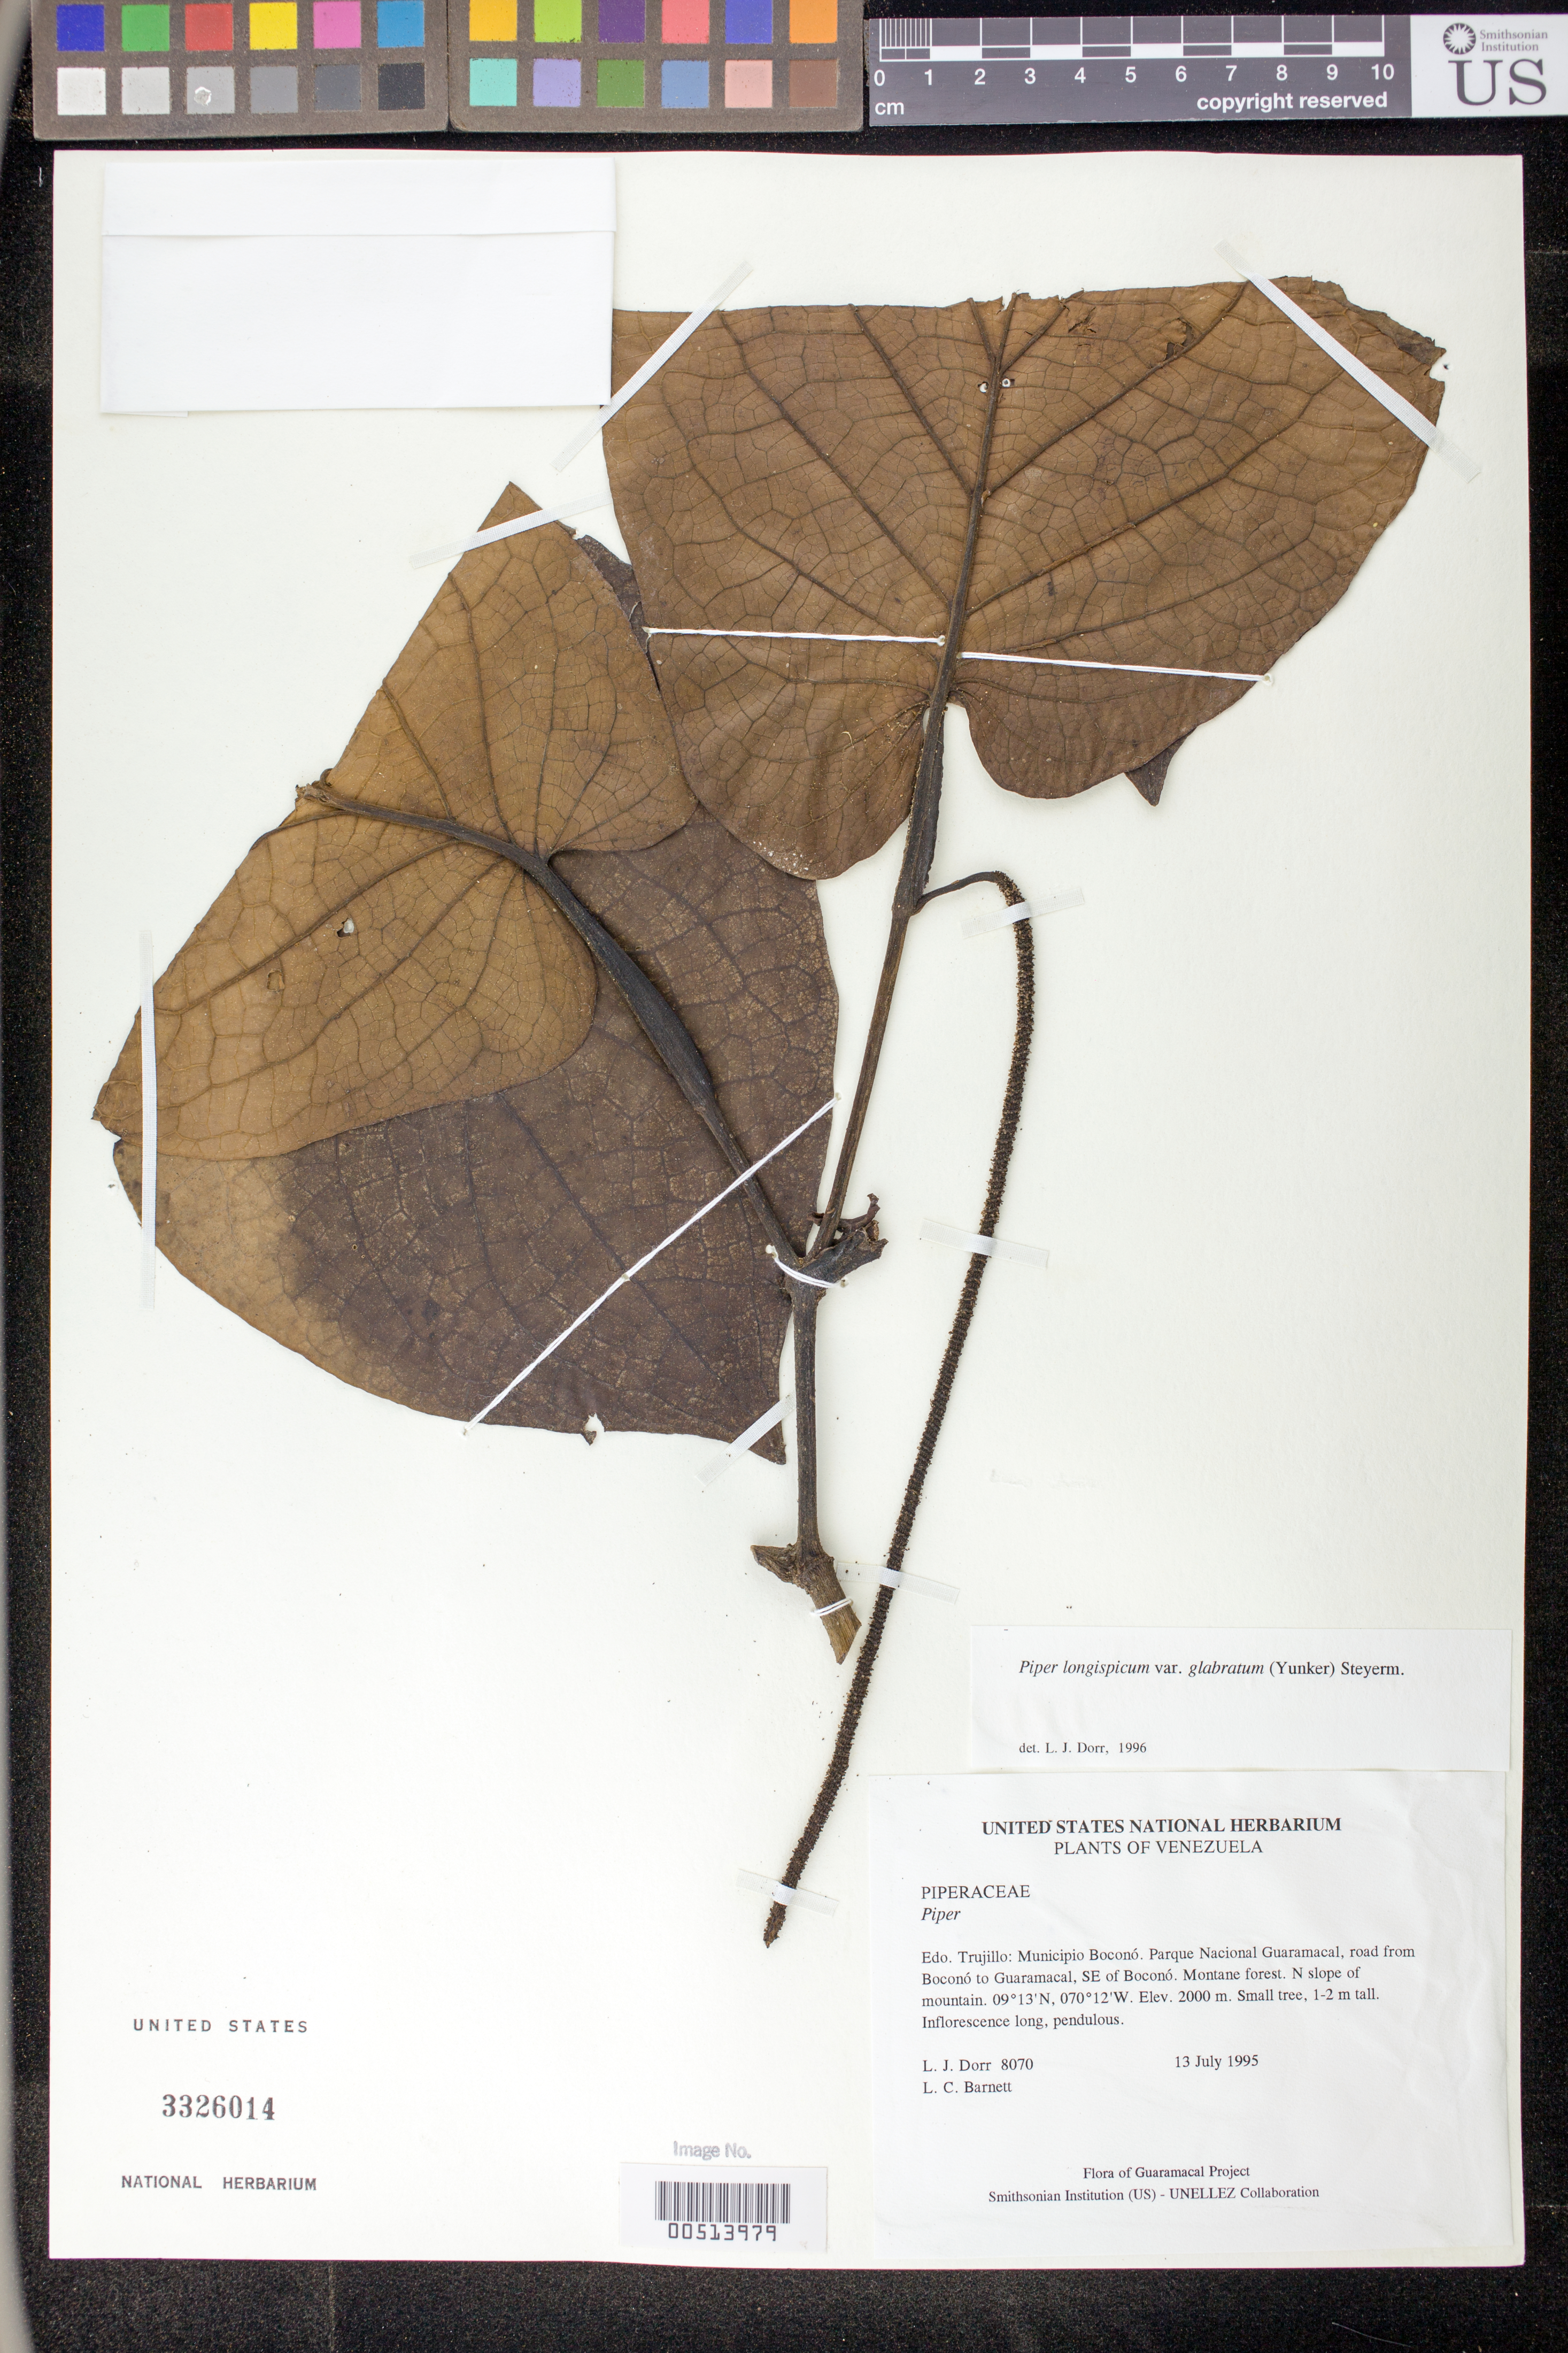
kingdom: Plantae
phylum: Tracheophyta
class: Magnoliopsida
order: Piperales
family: Piperaceae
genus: Piper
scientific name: Piper longispicum var. glabratum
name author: (Yunck.) Steyerm.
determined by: Dorr, L. J., (BOT), Smithsonian Institution - National Museum of Natural History (UNITED STATES)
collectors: L. J. Dorr & L. C. Barnett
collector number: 8070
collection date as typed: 13 Jul 1995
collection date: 1995-07-13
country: Venezuela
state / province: Trujillo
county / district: Boconó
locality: Parque Nacional Guaramacal, road from Boconó to Guaramacal, SE of Boconó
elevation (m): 2000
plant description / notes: CTES, HUA, PORT, US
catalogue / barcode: US 3326014